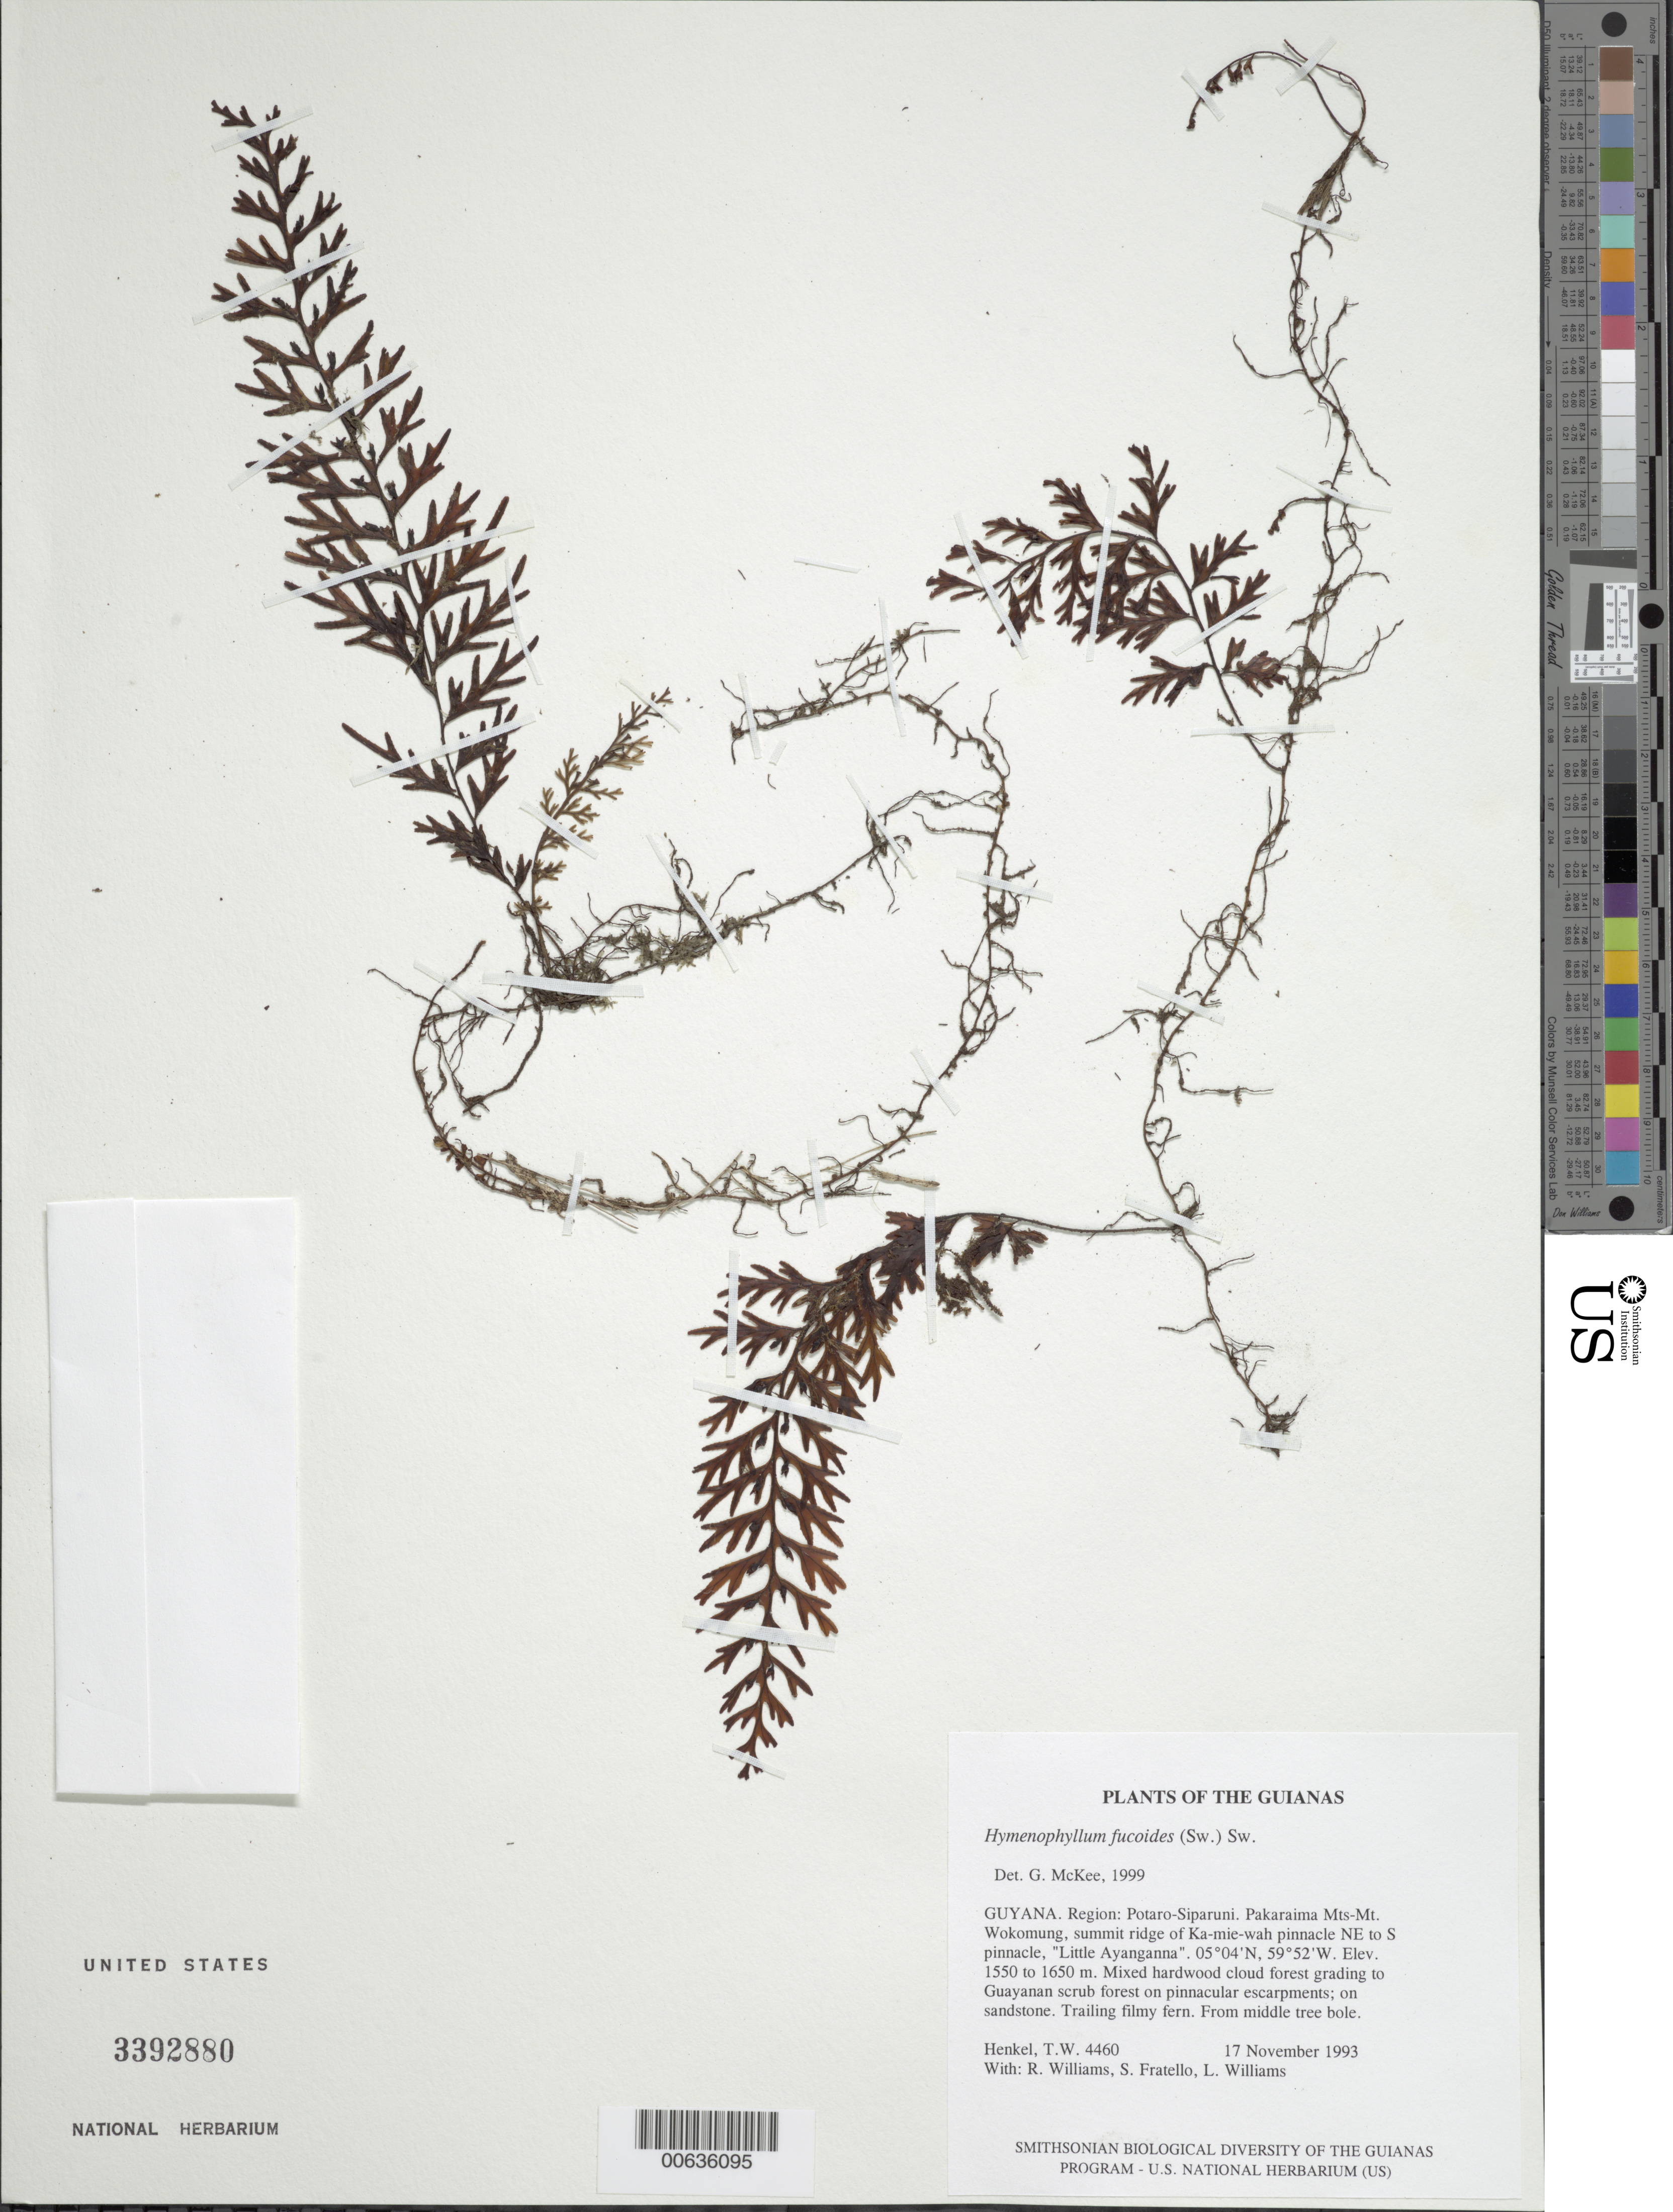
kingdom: Plantae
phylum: Tracheophyta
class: Polypodiopsida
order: Hymenophyllales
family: Hymenophyllaceae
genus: Hymenophyllum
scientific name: Hymenophyllum fucoides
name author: (Sw.) Sw.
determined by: McKee, G. S., (US), NMNH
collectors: T. Henkel, R. Williams, S. Fratello & L. Williams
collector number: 4460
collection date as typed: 17 November 1993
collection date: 1993-11-17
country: Guyana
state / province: Potaro-Siparuni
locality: Pakaraima Mts-Mt. Wokomung, summit ridge of Ka-mie-wah pinnacle NE to S pinnacle, "Little Ayanganna"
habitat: Mixed hardwood cloud forest grading to Guayanan scrub forest on pinnacular escarpments; on sandstone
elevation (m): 1550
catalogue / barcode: US 3392880